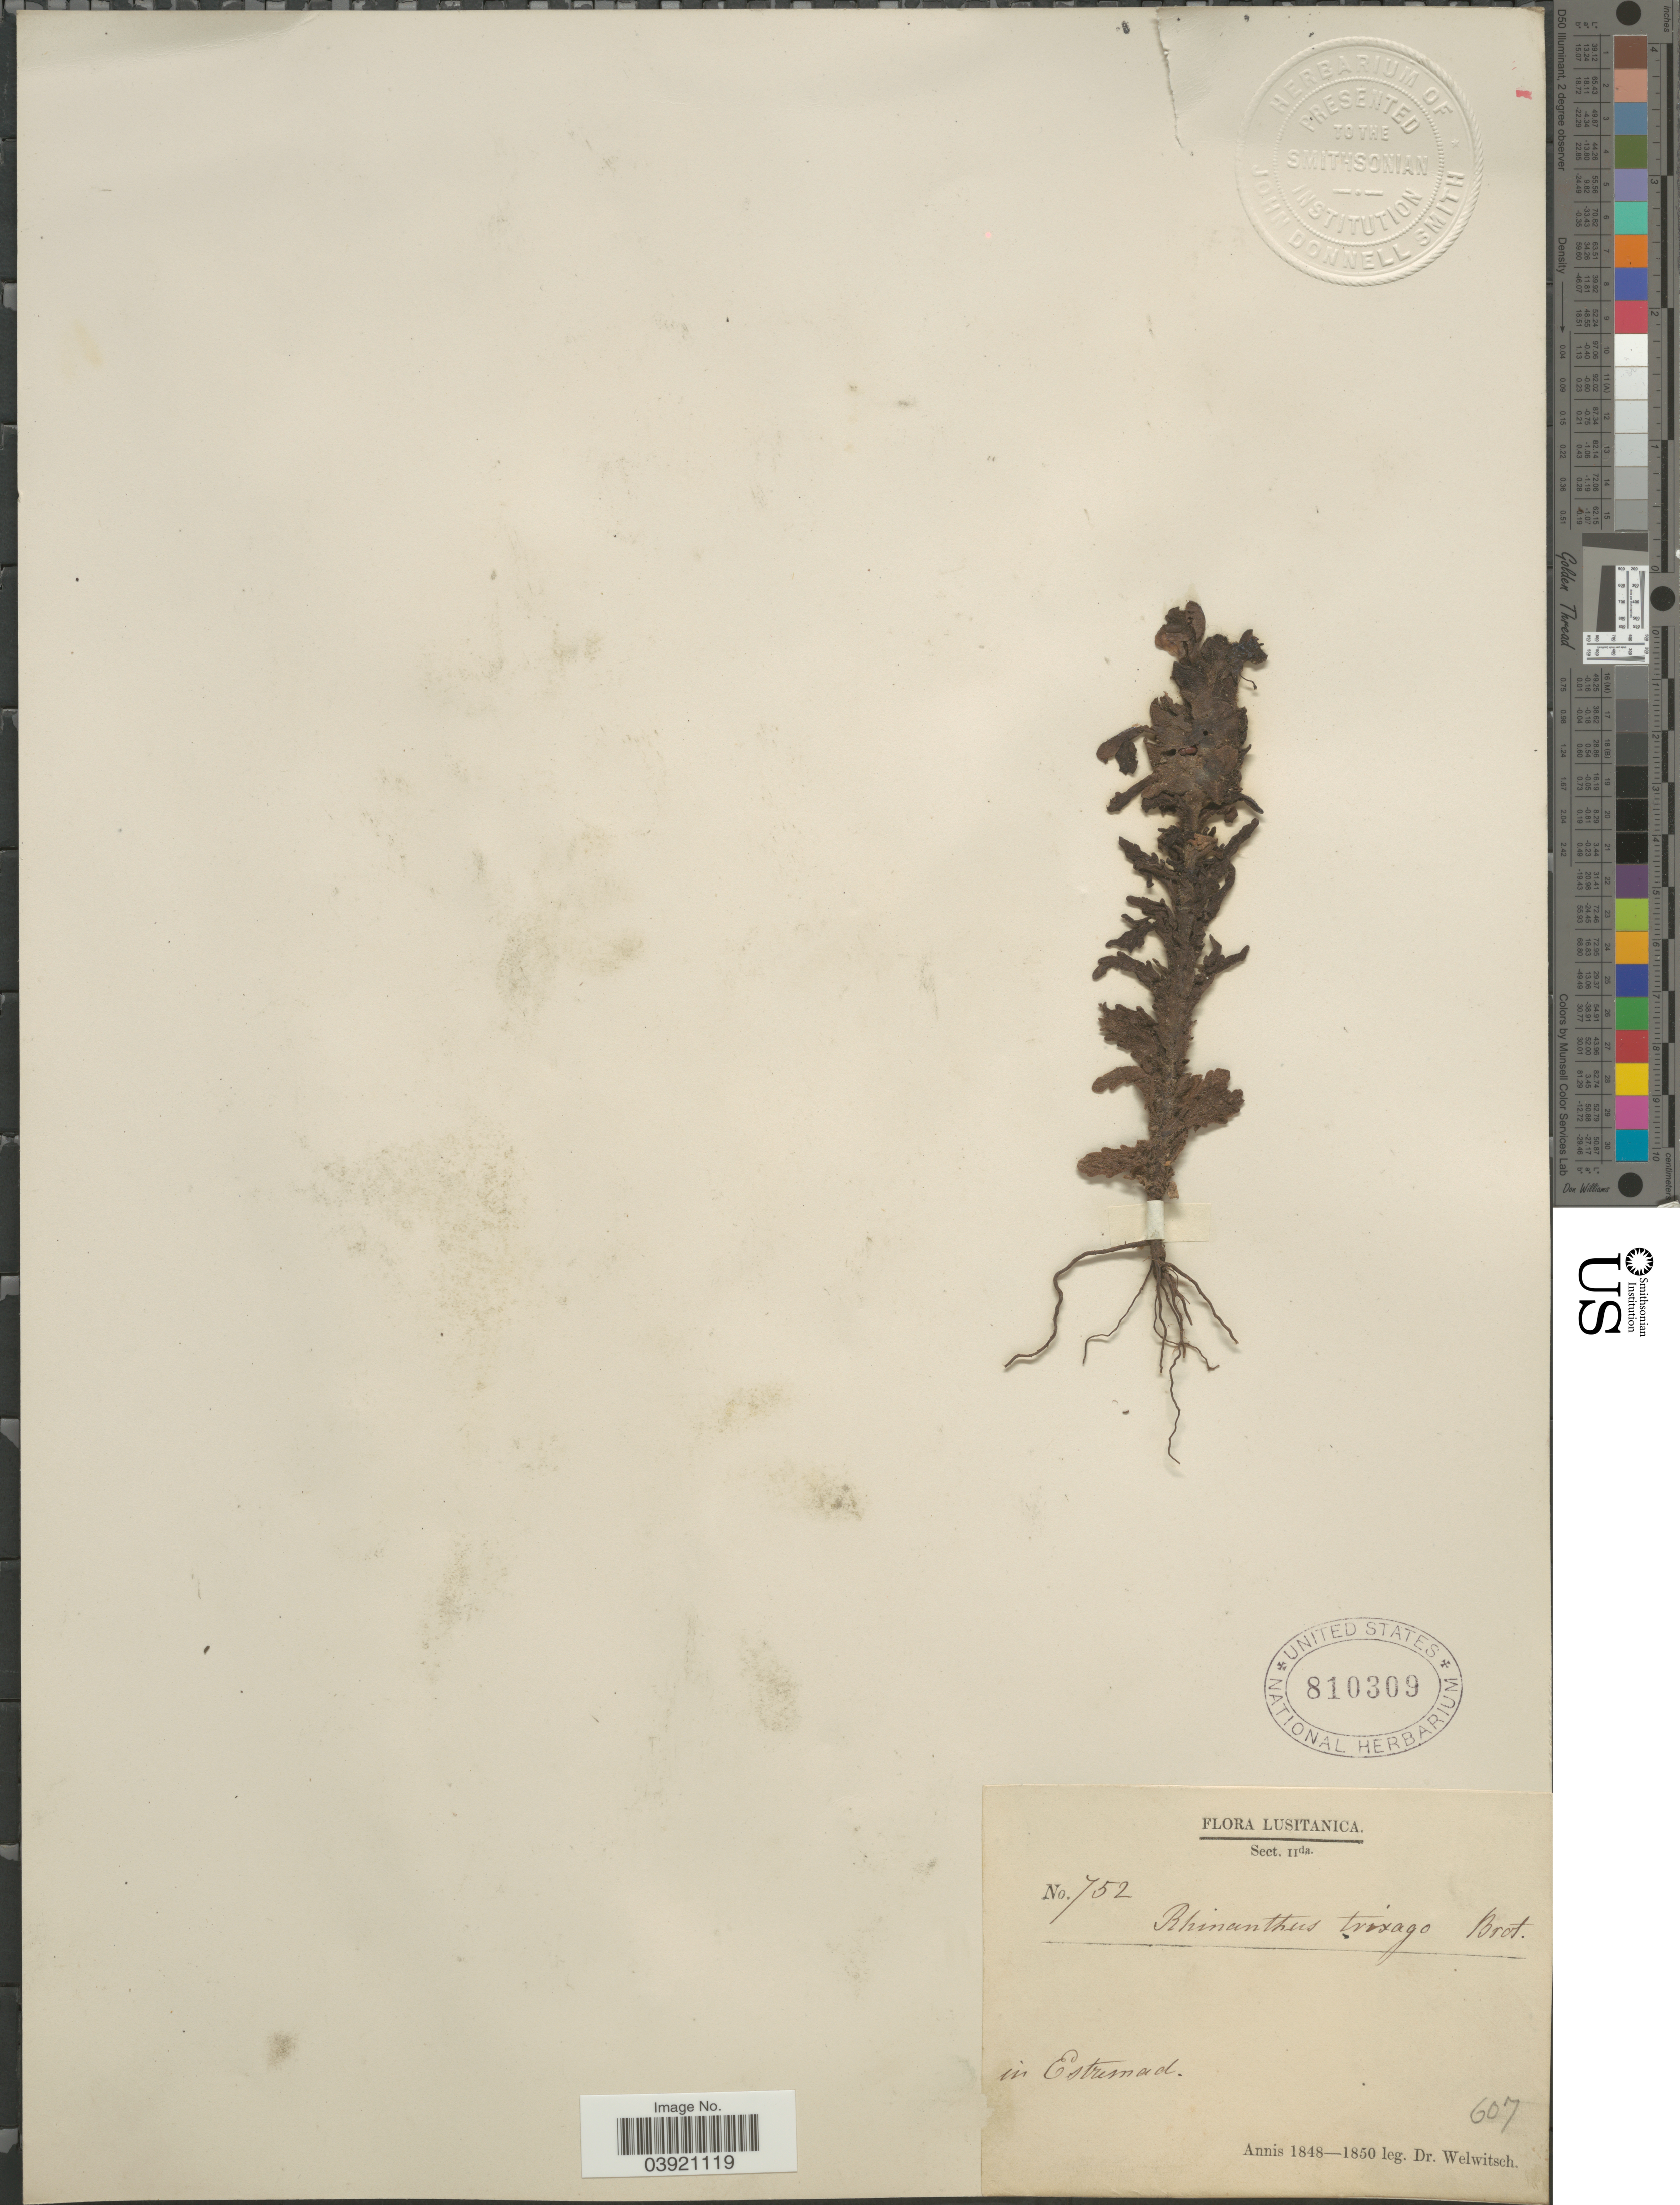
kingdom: Plantae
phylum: Tracheophyta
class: Magnoliopsida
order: Lamiales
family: Orobanchaceae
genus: Rhinanthus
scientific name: Rhinanthus sp.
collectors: -. Welwitsch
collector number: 752/607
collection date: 1848/1850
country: Portugal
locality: Lusitanica. In Estremad.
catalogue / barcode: US 810309